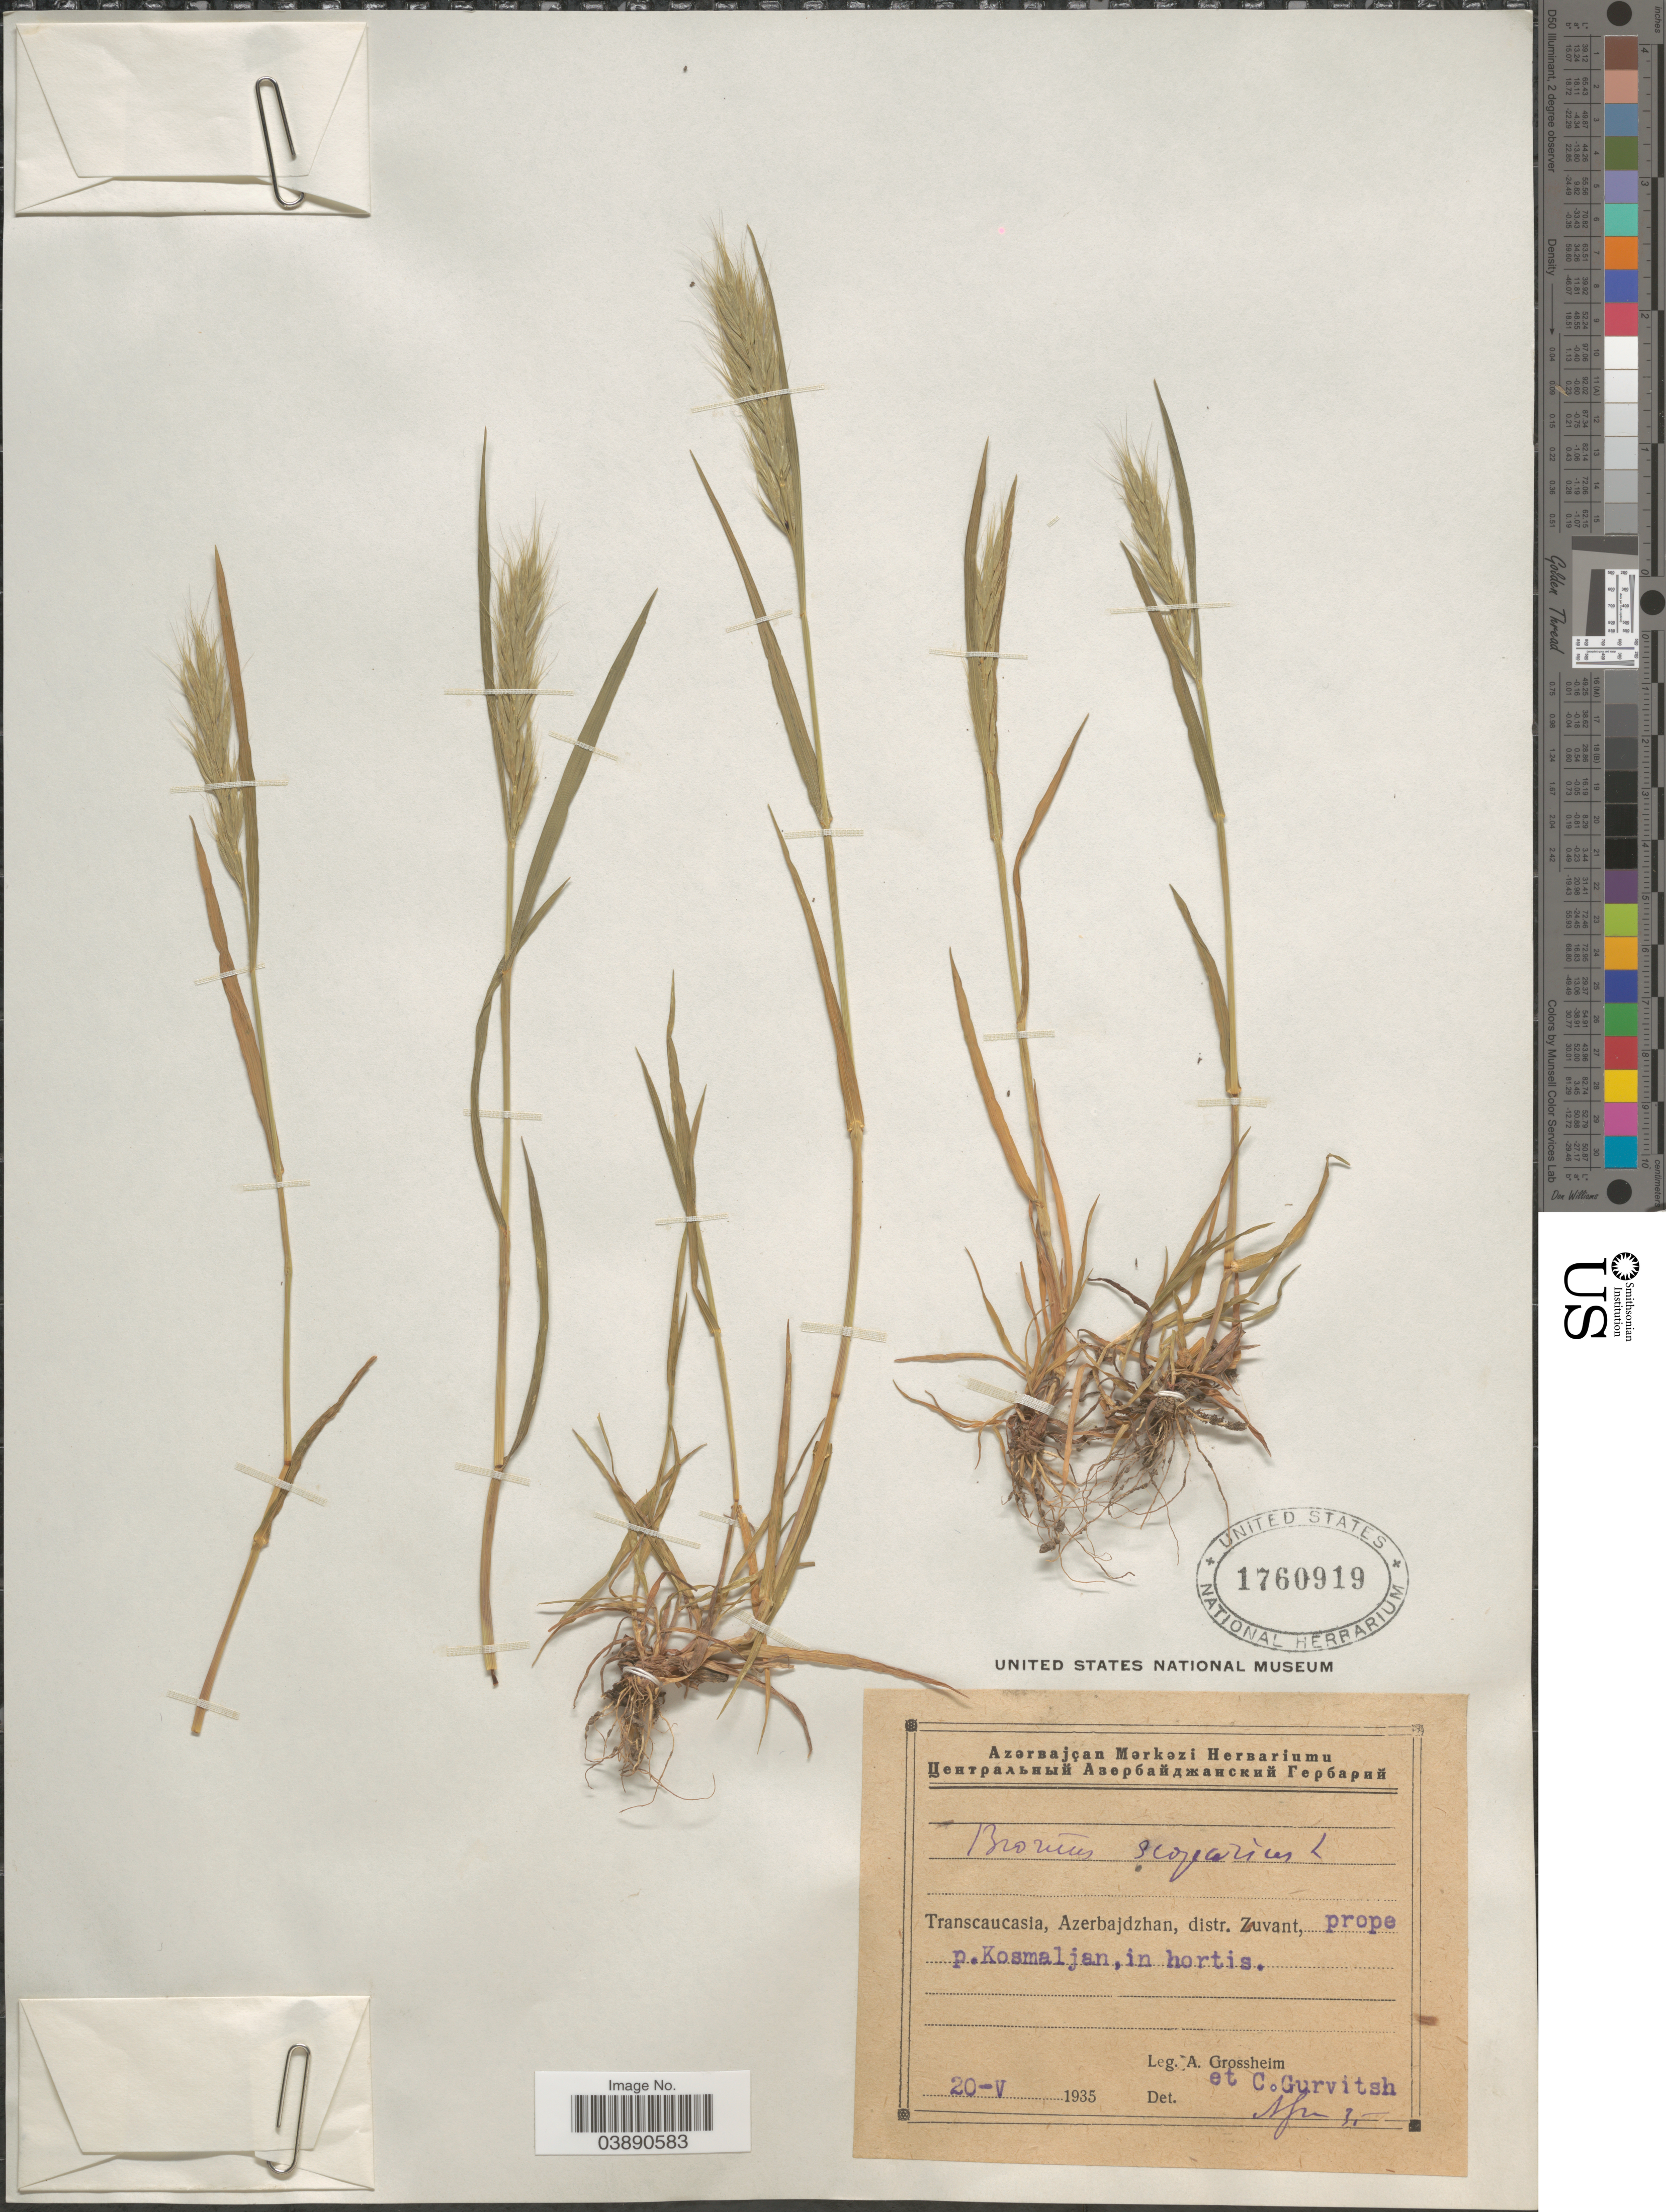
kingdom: Plantae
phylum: Tracheophyta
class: Liliopsida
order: Poales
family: Poaceae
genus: Bromus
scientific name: Bromus scoparius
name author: L.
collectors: A. Grossheim & C. Gurvitsh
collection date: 1935-05-20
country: Azerbaijan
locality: Transcaucasia, Azerbajdzhan, distr. Zuvant, prope p. Kosmaljan, in hortis.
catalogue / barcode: US 1760919